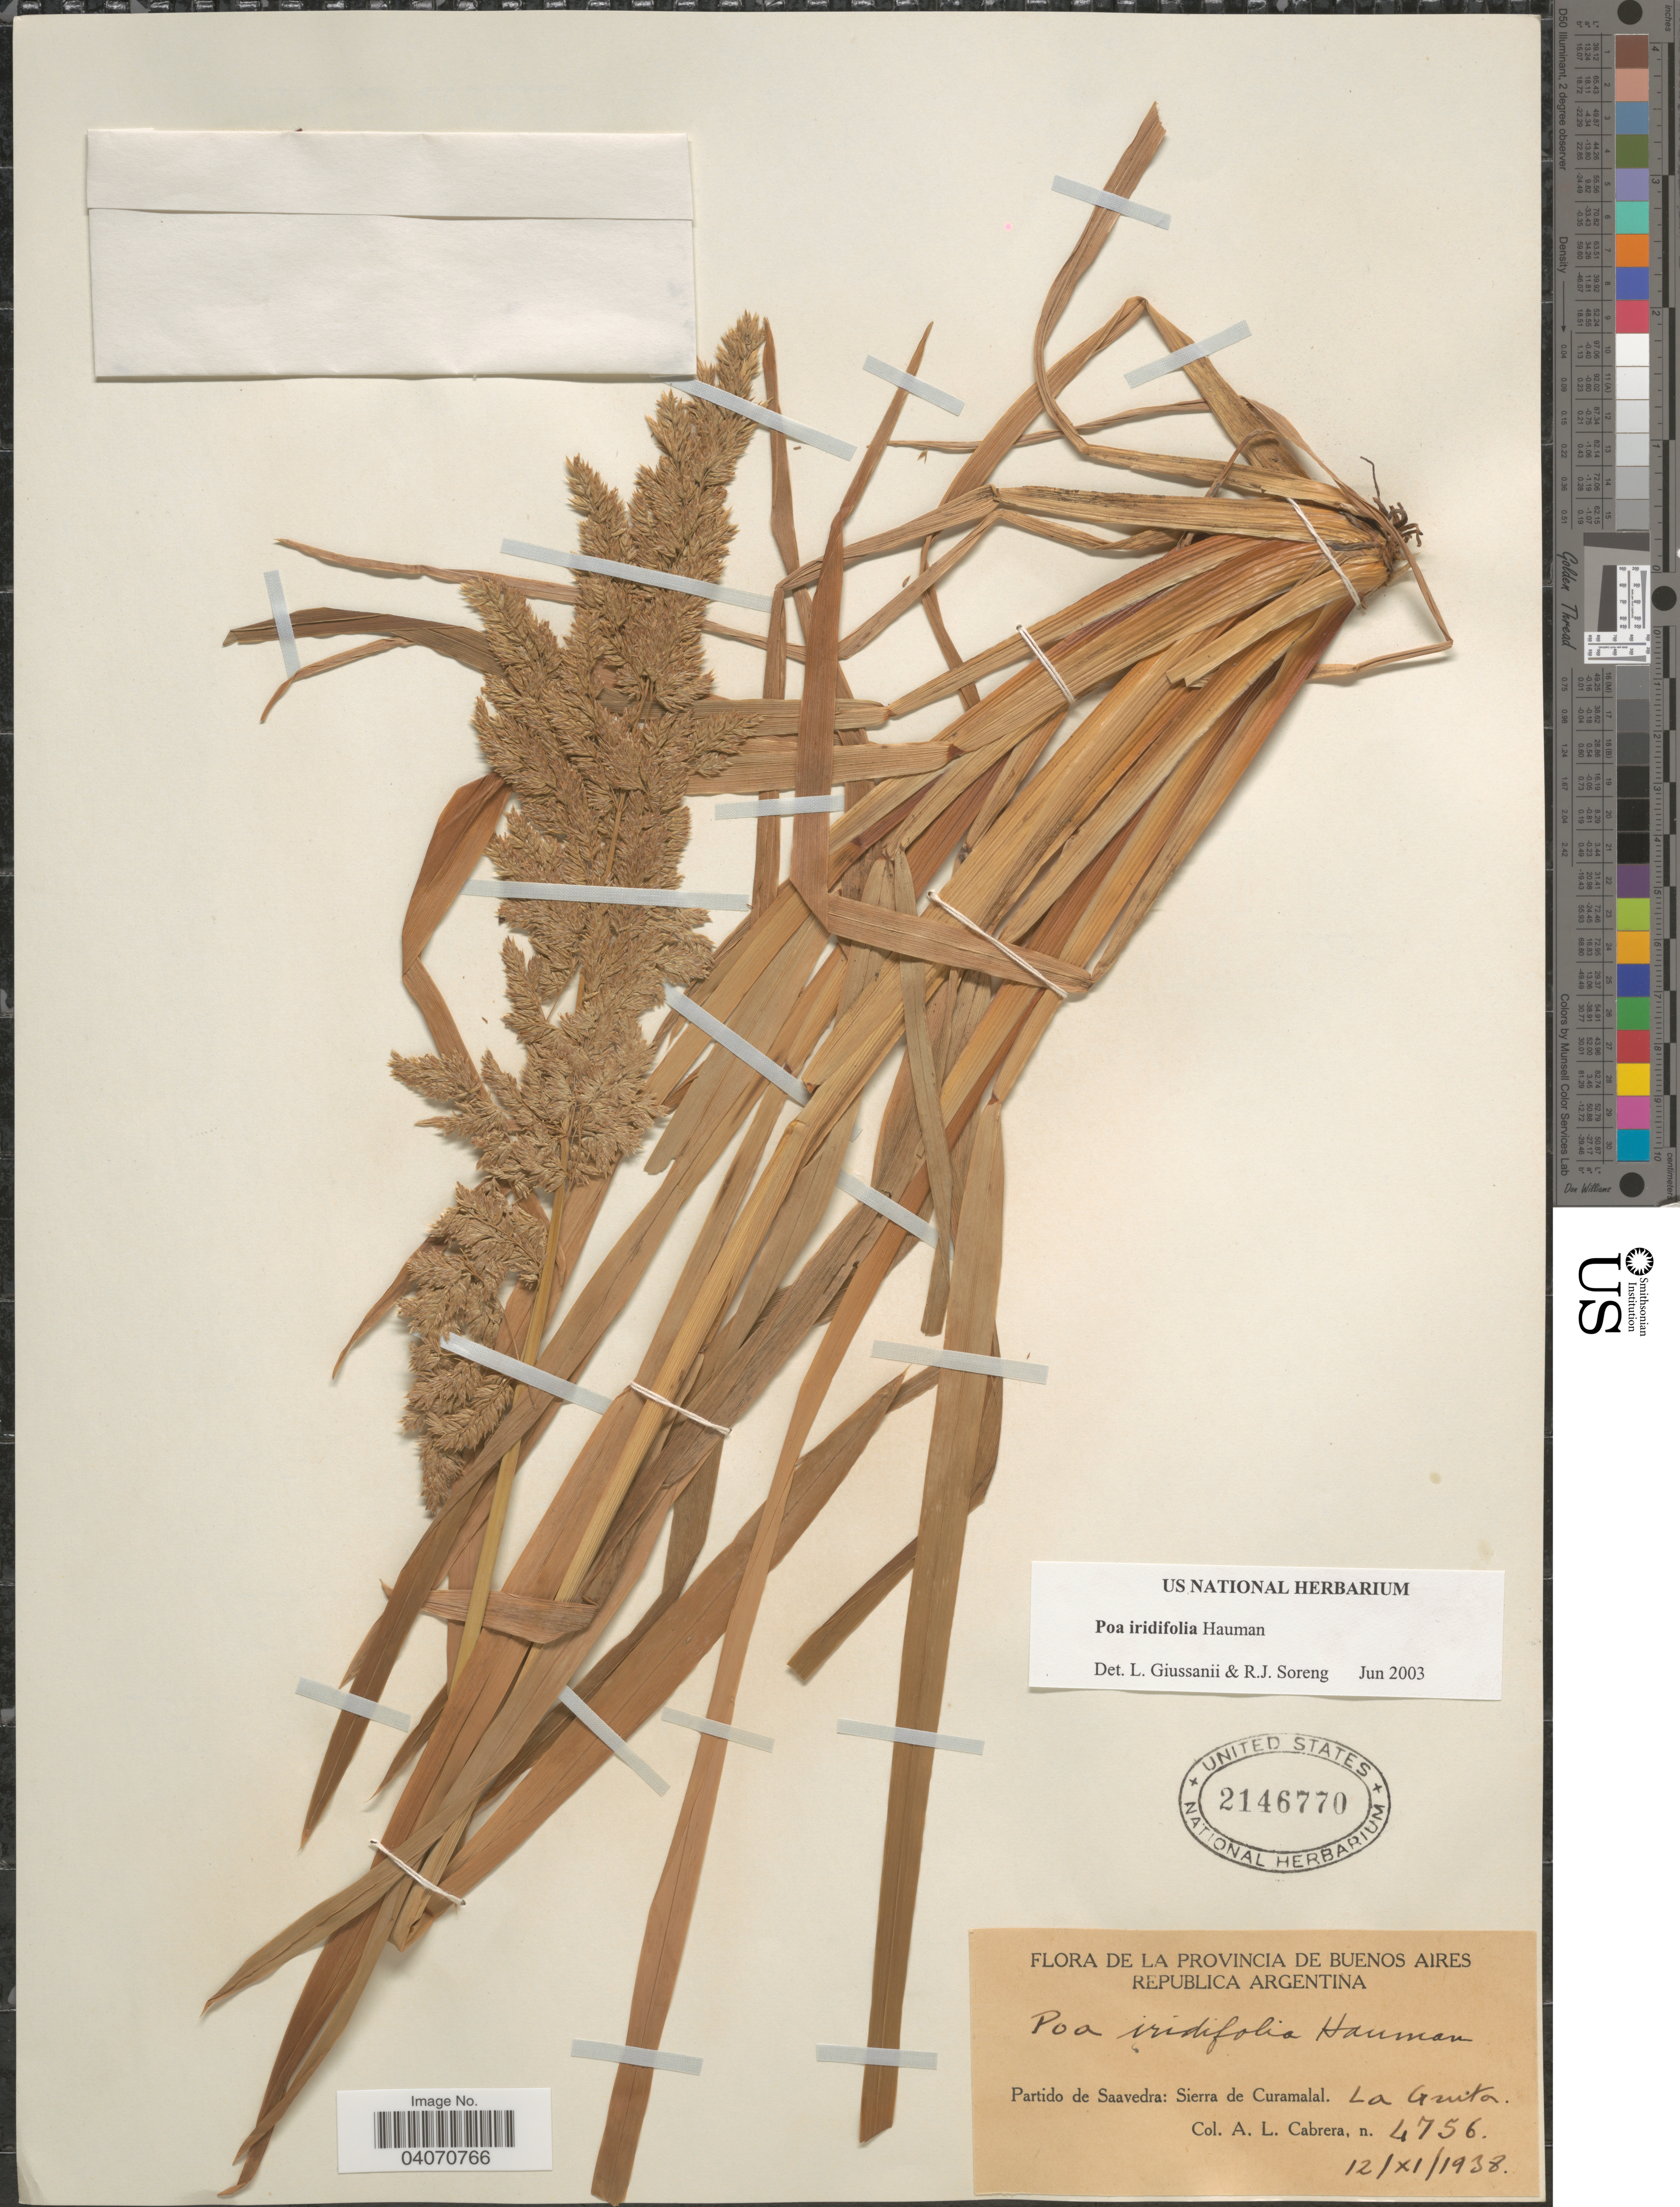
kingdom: Plantae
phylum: Tracheophyta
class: Liliopsida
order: Poales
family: Poaceae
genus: Poa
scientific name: Poa iridifolia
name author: Hauman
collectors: A. L. Cabrera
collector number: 4756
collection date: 1938-11-12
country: Argentina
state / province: Buenos Aires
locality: Partido de Saavedra: Sierra de Curamalal. La Gruta.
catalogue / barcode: US 2146770